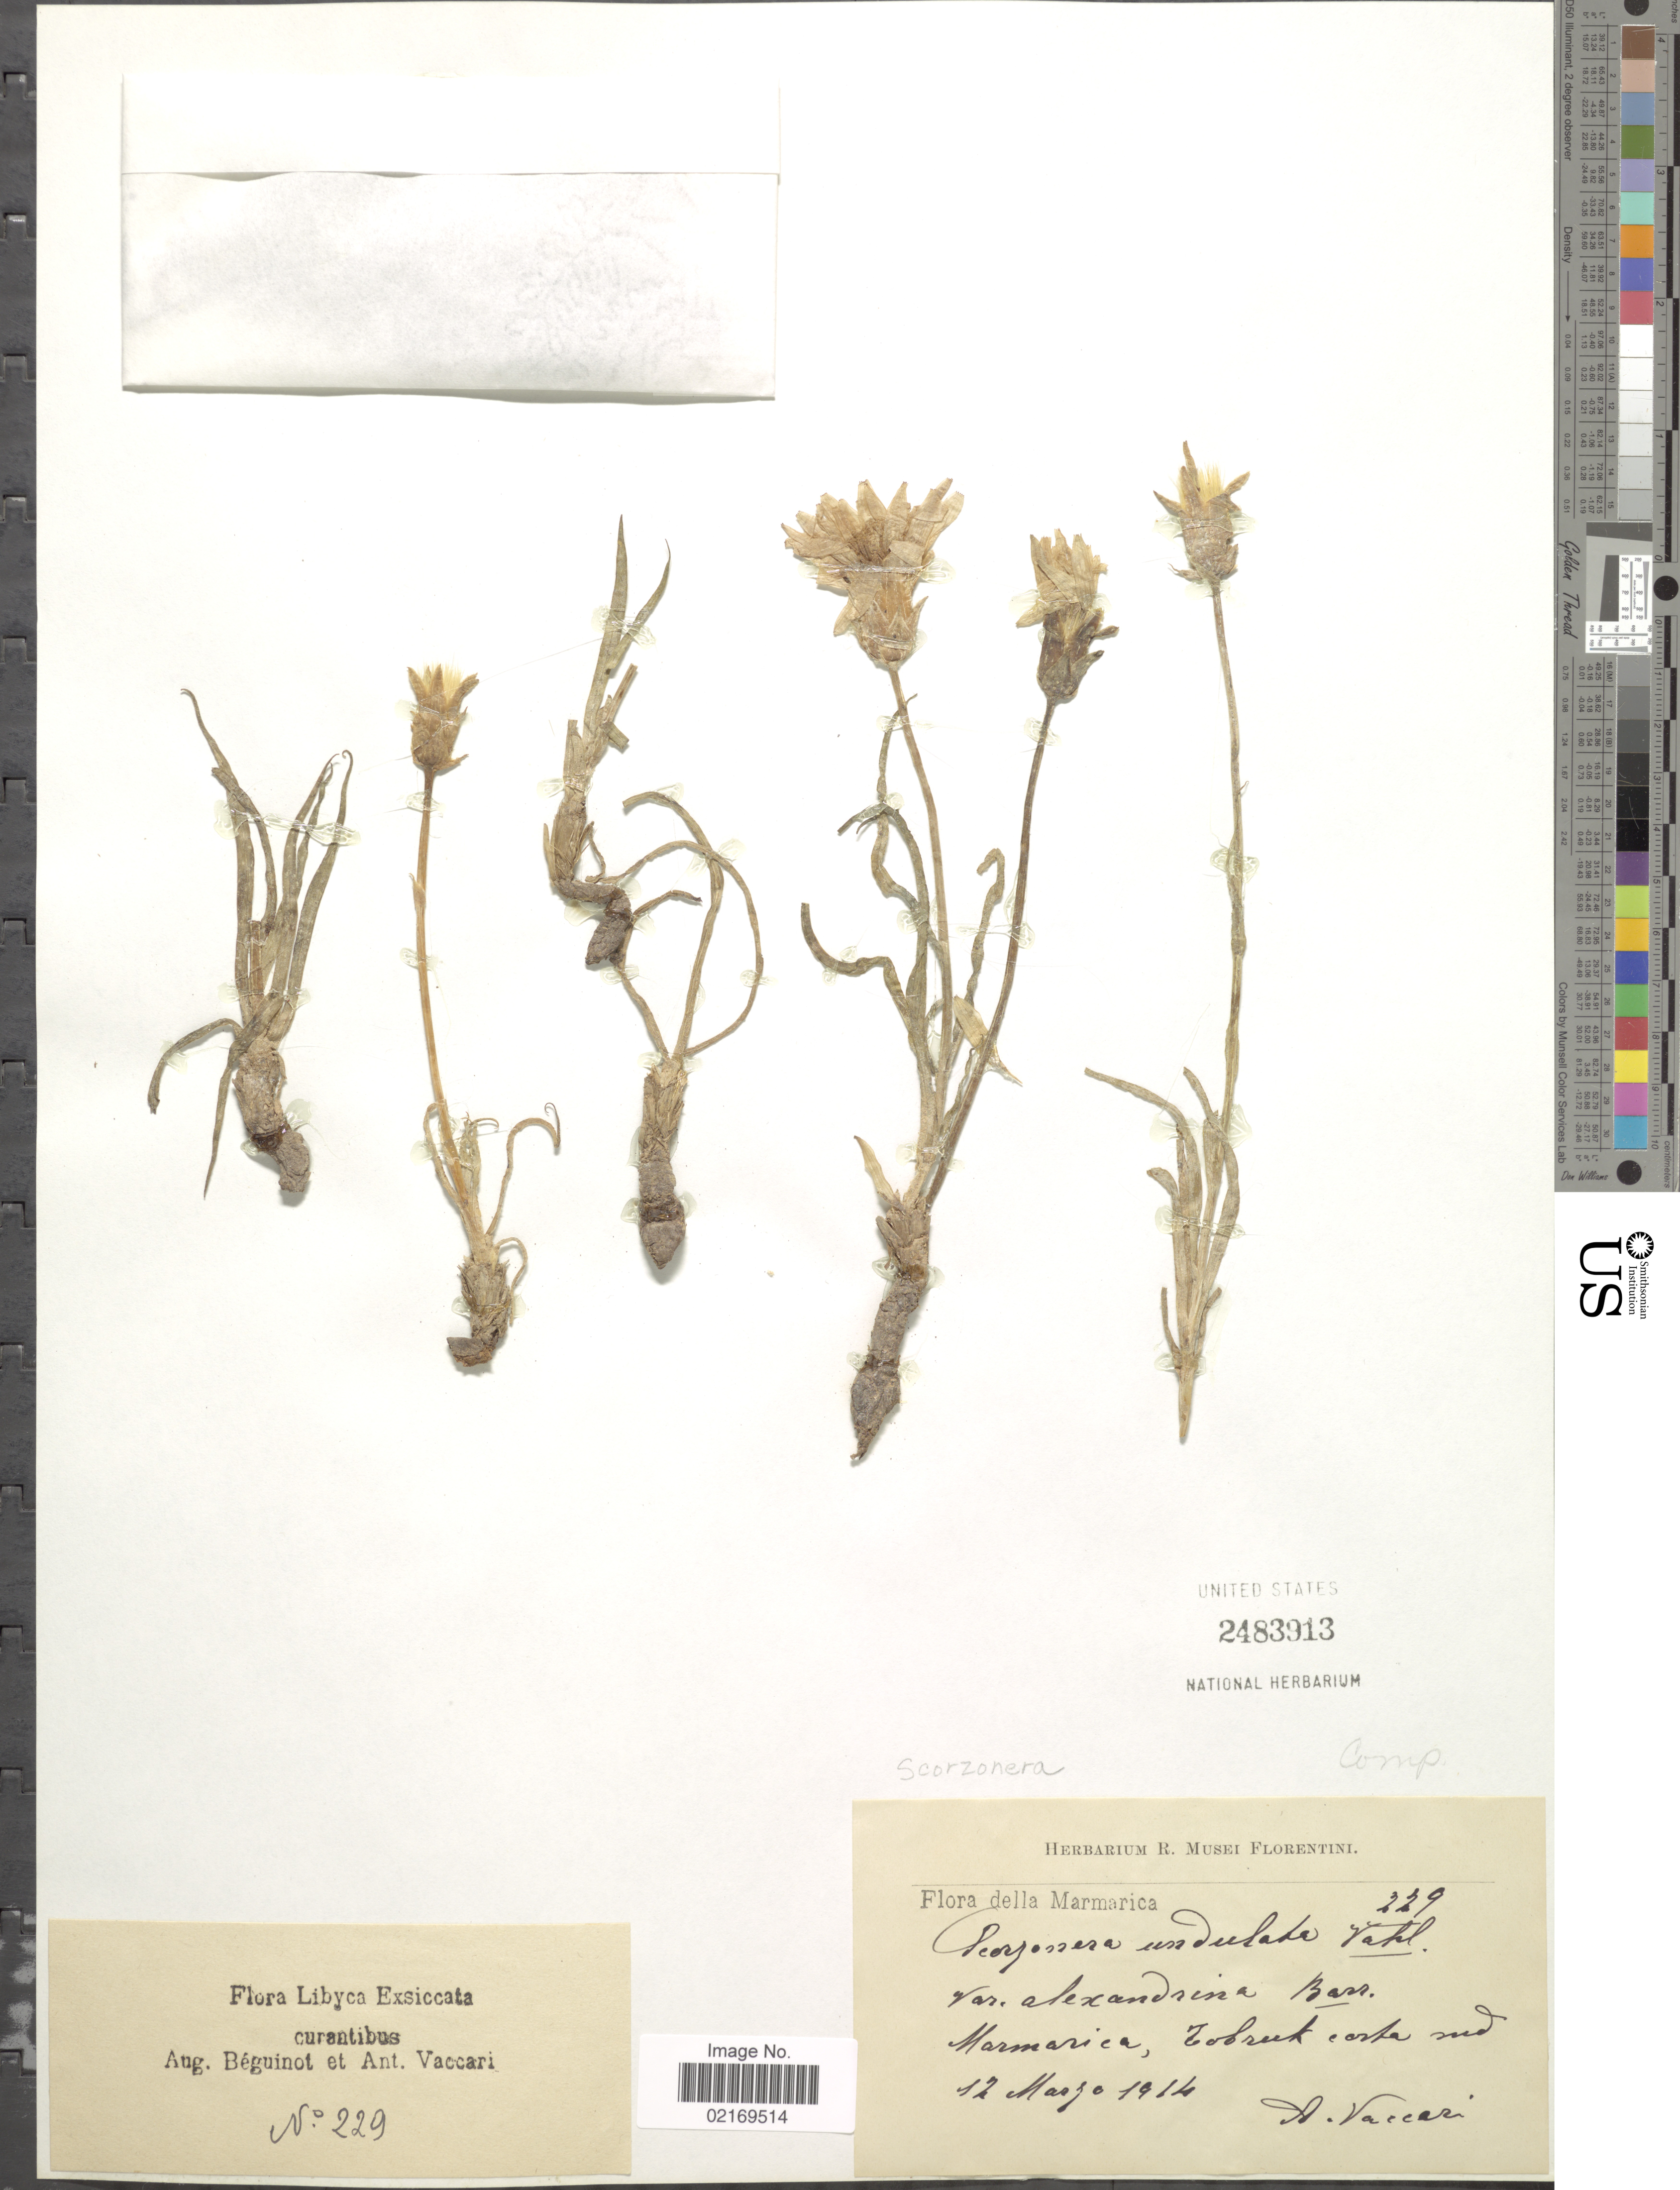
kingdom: Plantae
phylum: Tracheophyta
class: Magnoliopsida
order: Asterales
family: Asteraceae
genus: Scorzonera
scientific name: Scorzonera undulata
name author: Vahl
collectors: A. Béguinot & A. Vaccari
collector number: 229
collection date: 1914-03-12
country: Libya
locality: Flora della Marmarica, Marmarica, Tobruk certa sud.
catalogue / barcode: US 2483913